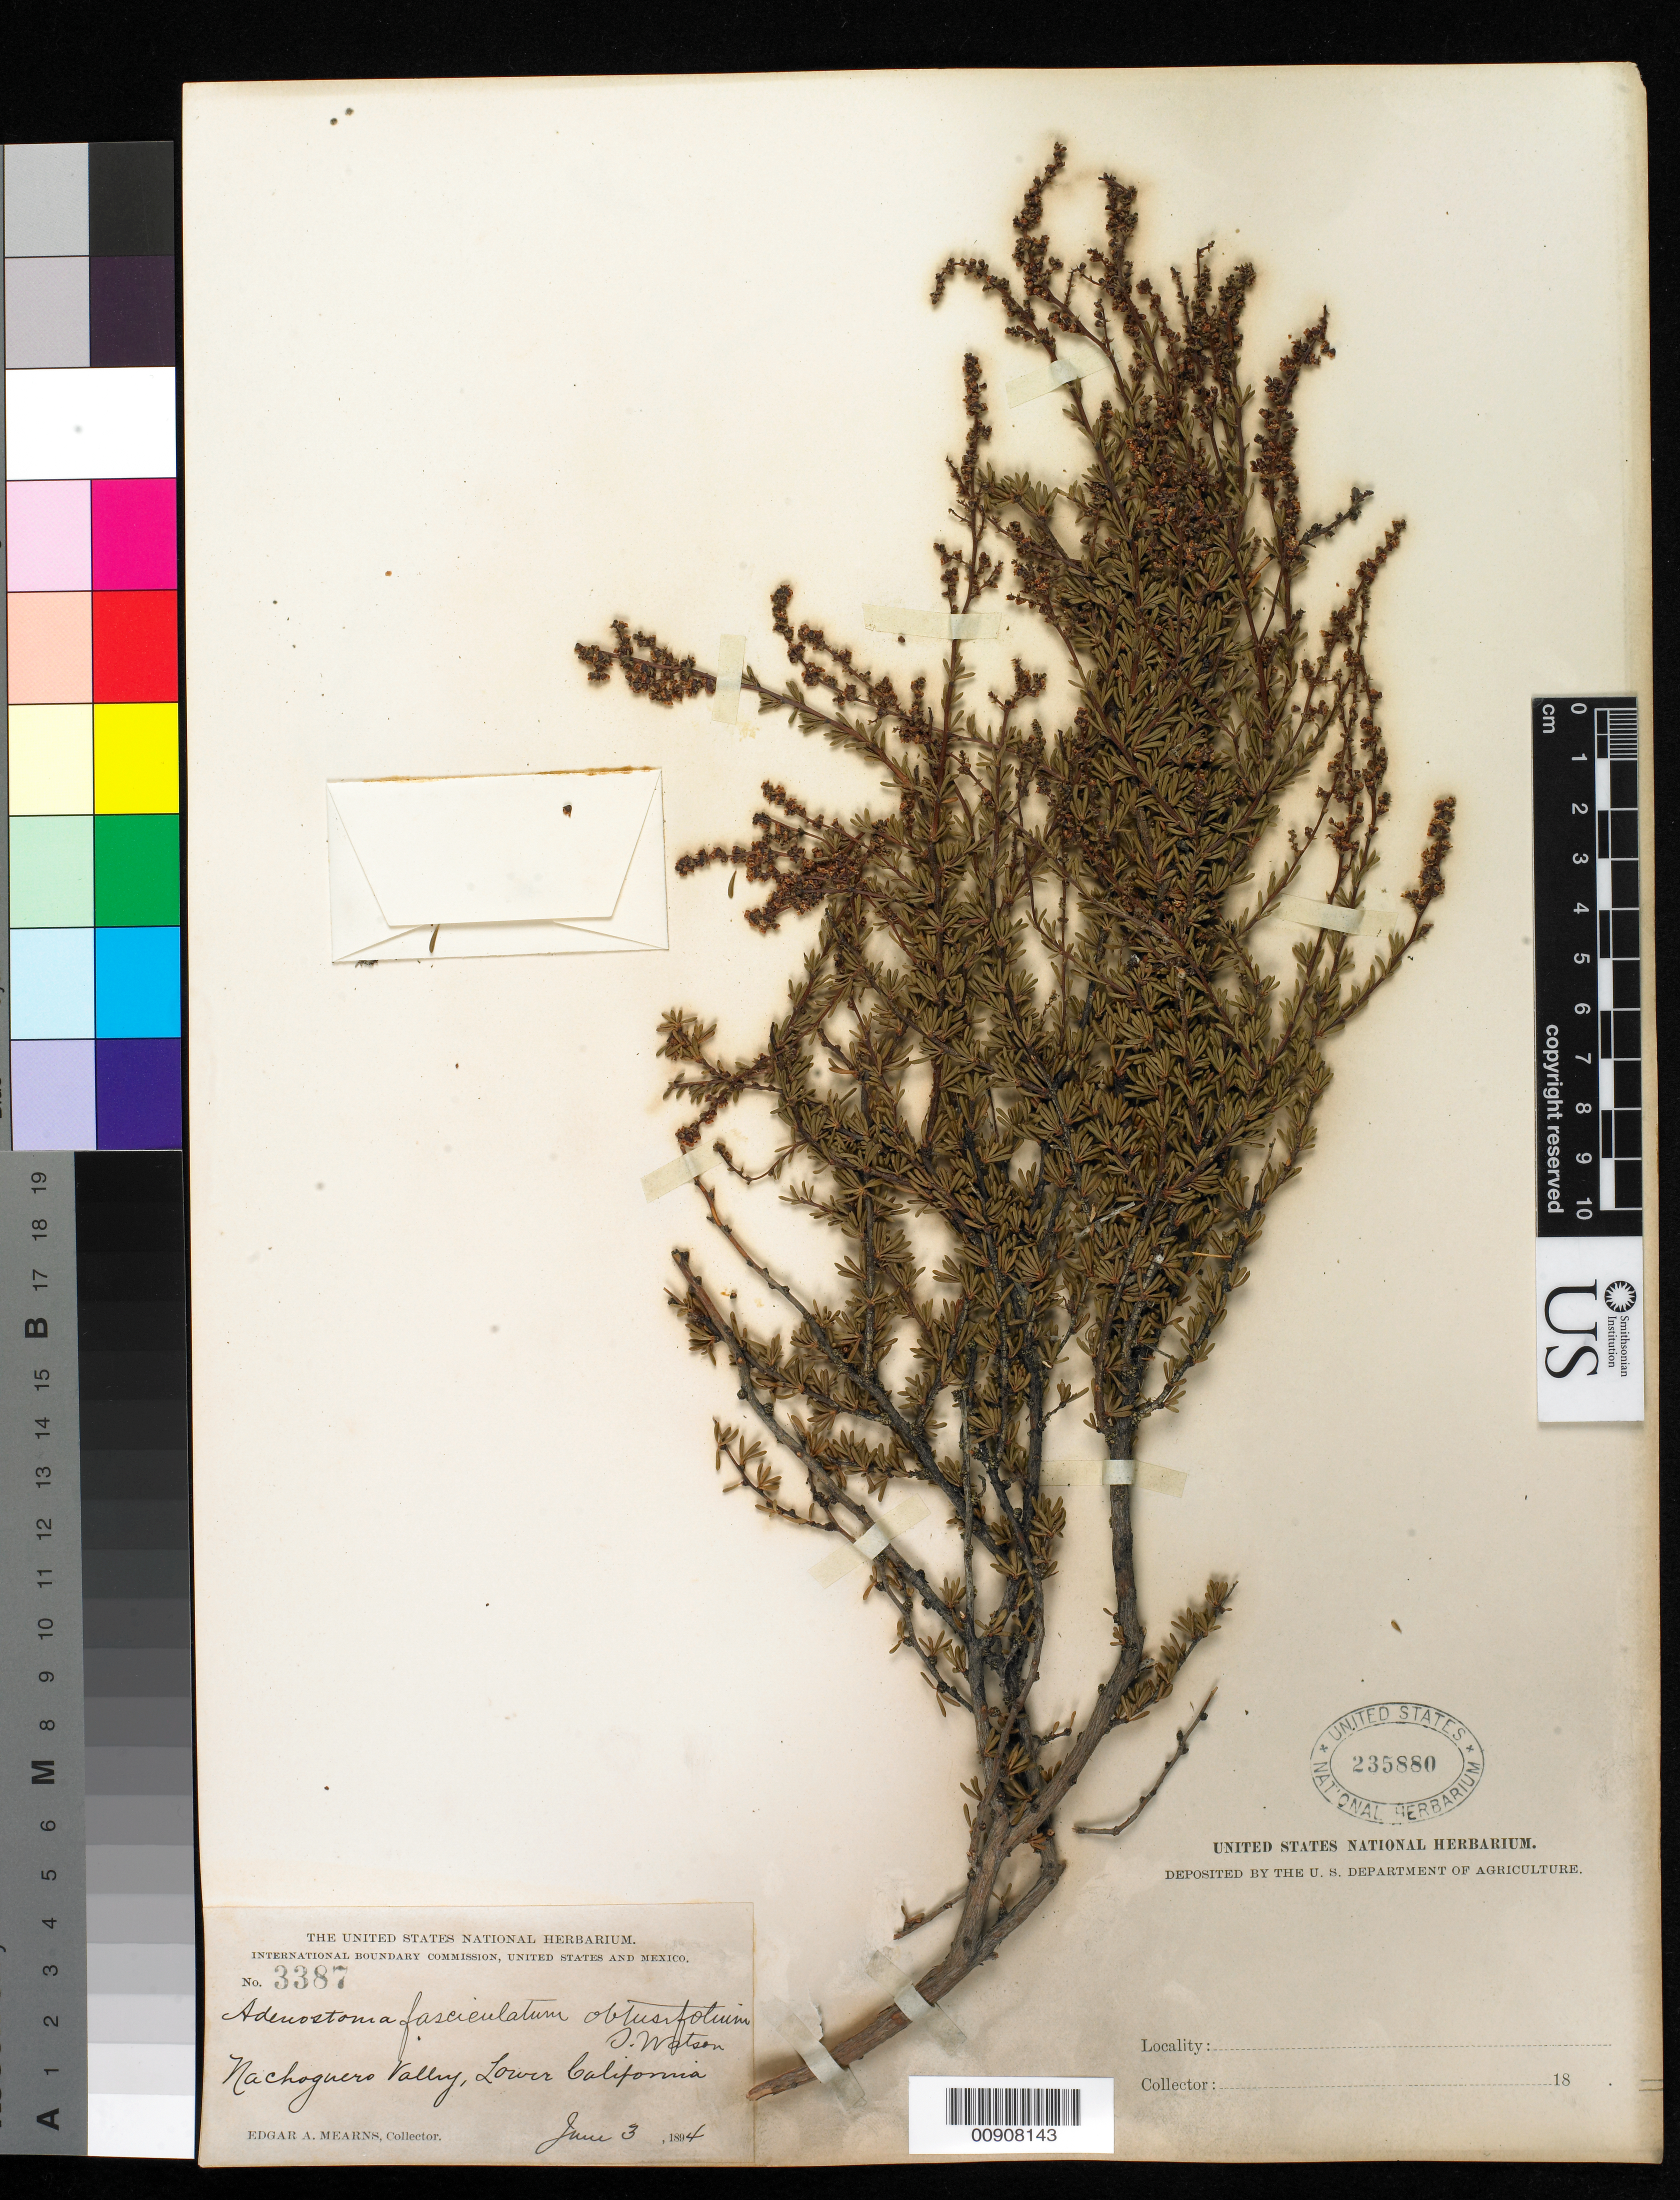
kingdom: Plantae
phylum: Tracheophyta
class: Magnoliopsida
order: Rosales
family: Rosaceae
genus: Adenostoma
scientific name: Adenostoma fasciculatum var. obtusifolium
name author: S. Watson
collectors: E. A. Mearns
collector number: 3387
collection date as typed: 03 Jun 1894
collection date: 1894-06-03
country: Mexico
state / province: Baja California Norte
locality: Nachoguero Valley, Lower California.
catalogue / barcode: US 235880